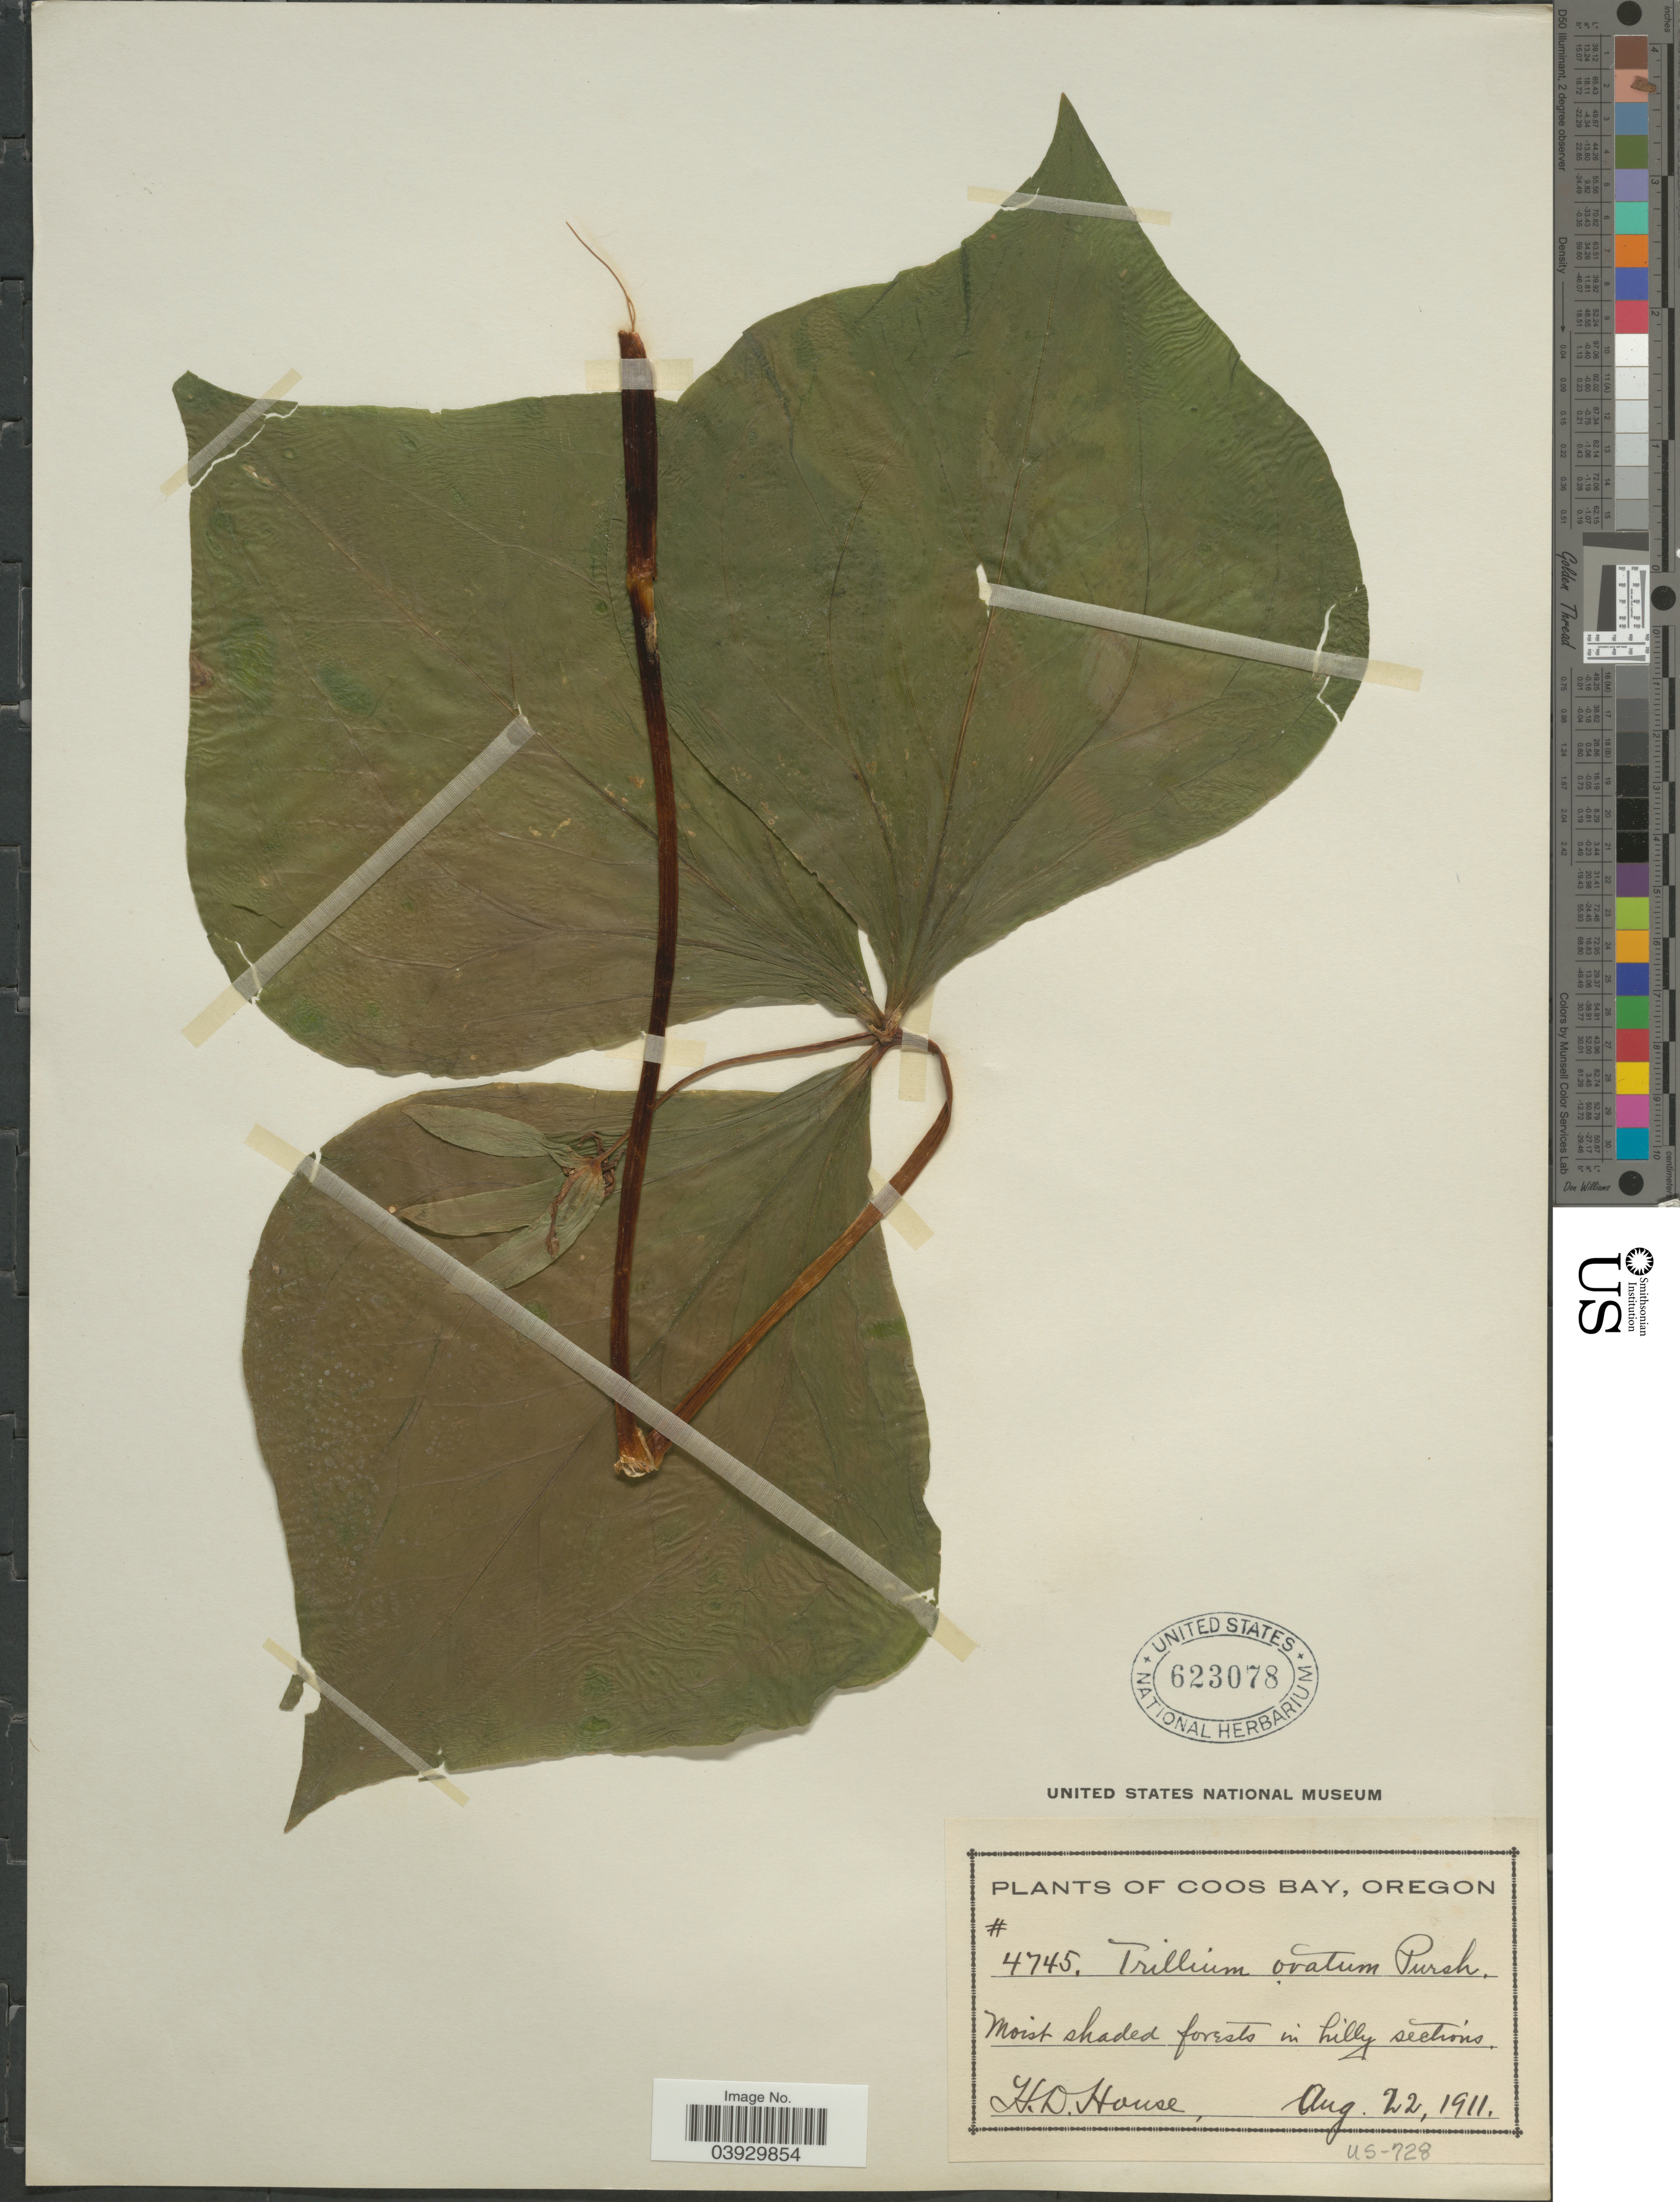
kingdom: Plantae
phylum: Tracheophyta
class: Liliopsida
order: Liliales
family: Melanthiaceae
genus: Trillium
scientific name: Trillium ovatum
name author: Pursh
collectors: H. D. House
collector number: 4745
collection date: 1911-08-22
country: United States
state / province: Oregon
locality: Coos Bay.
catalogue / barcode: US 623078